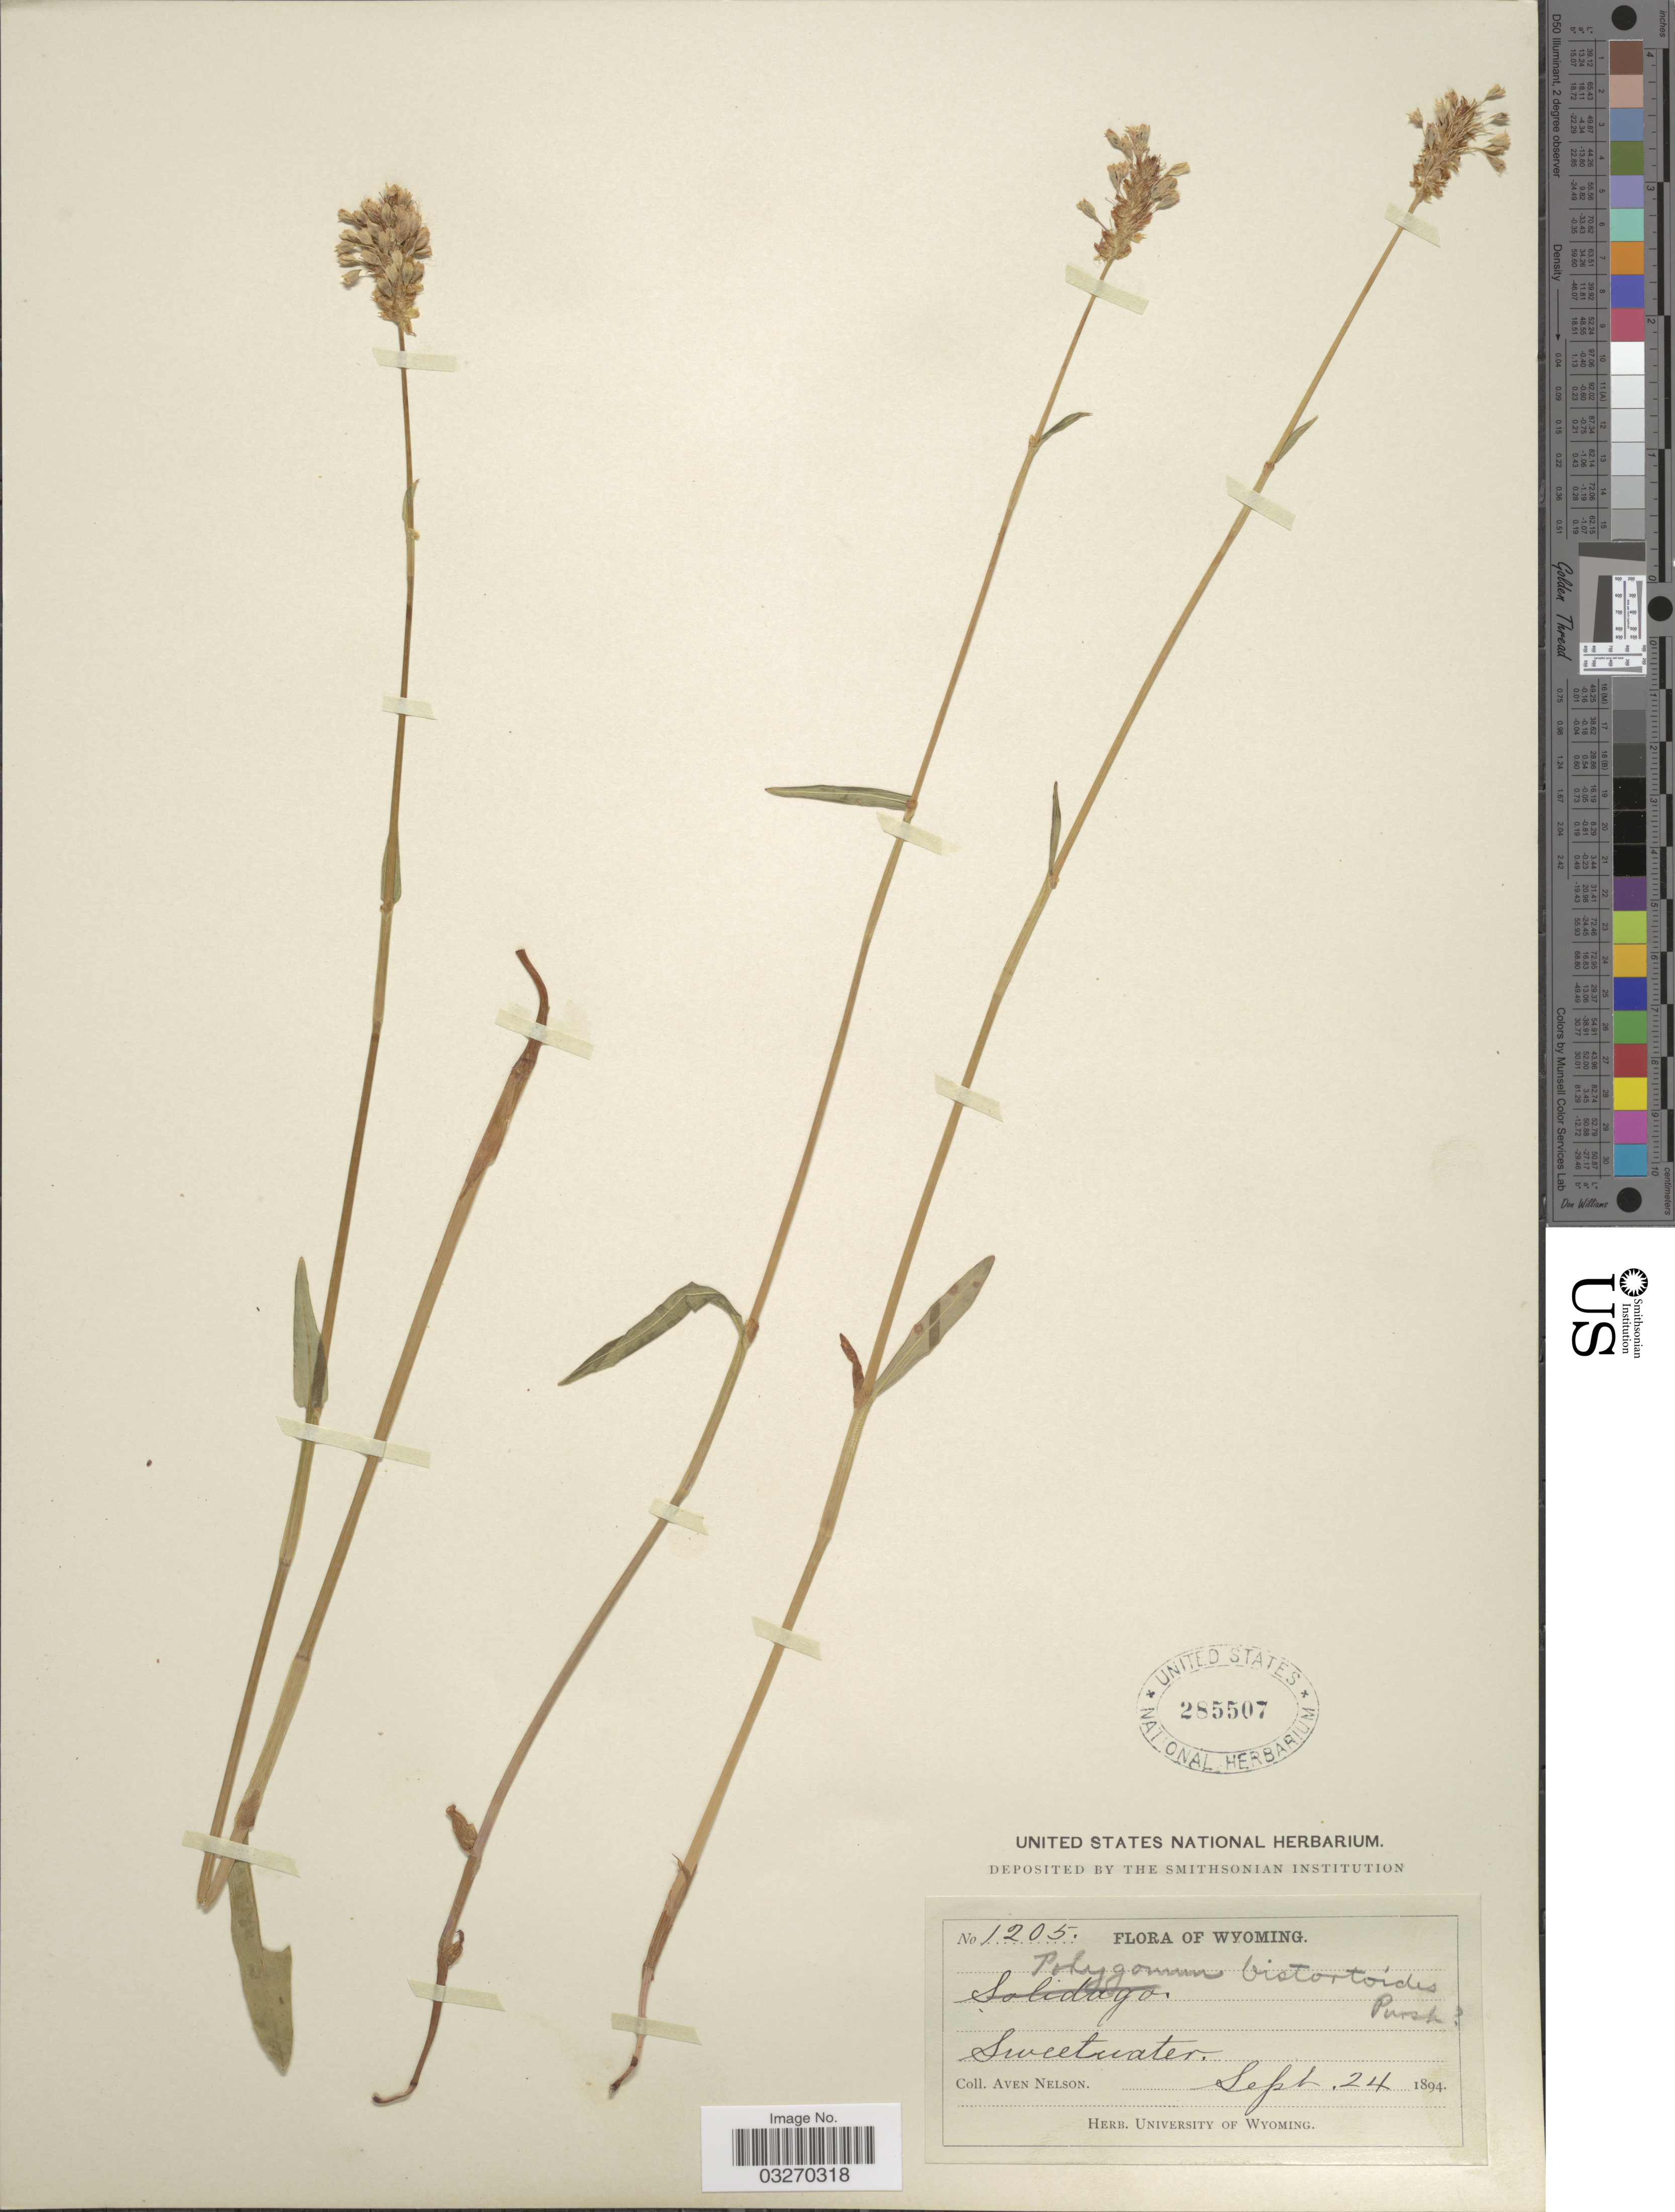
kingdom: Plantae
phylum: Tracheophyta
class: Magnoliopsida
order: Caryophyllales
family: Polygonaceae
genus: Bistorta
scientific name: Bistorta leptophylla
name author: (S. Watson) Greene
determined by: Atha, D. E.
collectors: A. Nelson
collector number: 1205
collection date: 1894-09-24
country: United States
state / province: Wyoming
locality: Sweetwater.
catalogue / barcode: US 285507